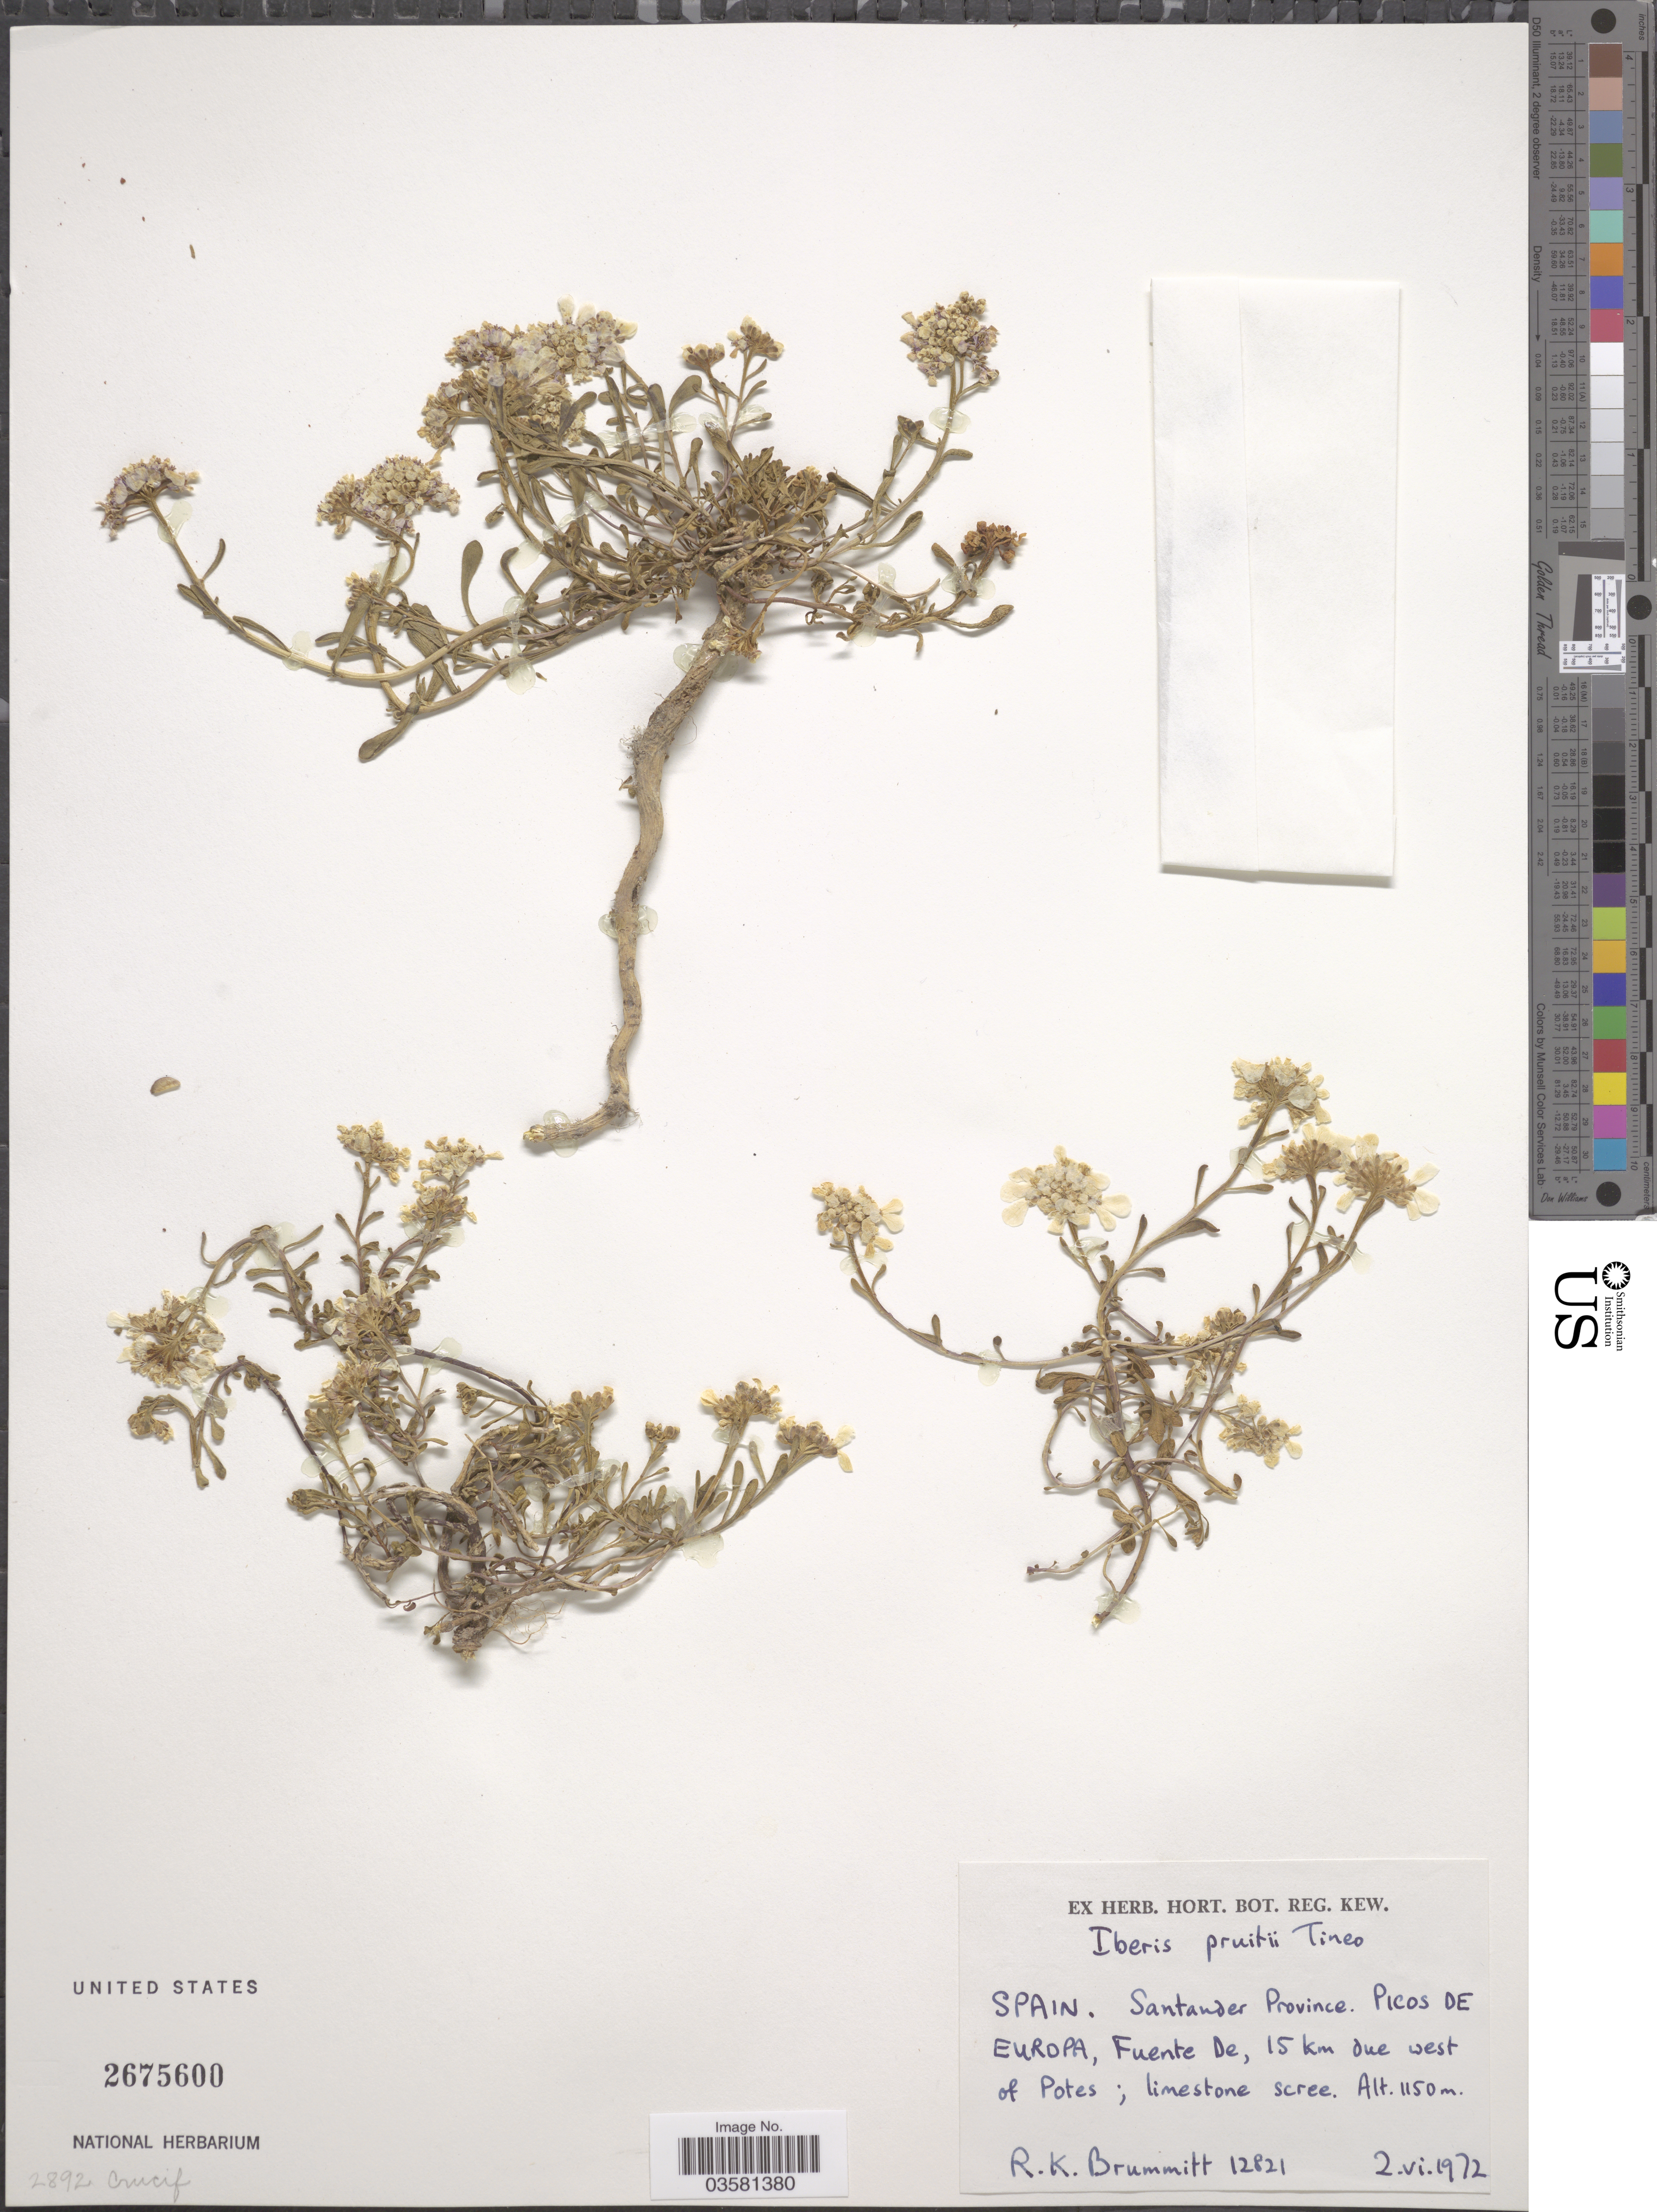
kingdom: Plantae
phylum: Tracheophyta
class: Magnoliopsida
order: Brassicales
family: Brassicaceae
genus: Iberis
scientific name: Iberis pruitii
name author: Tineo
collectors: R. K. Brummitt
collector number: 12821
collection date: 1972-06-02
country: Spain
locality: Santander Province. Picos de Europa, Fuente de, 15 km due west of Potes.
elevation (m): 1150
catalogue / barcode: US 2675600